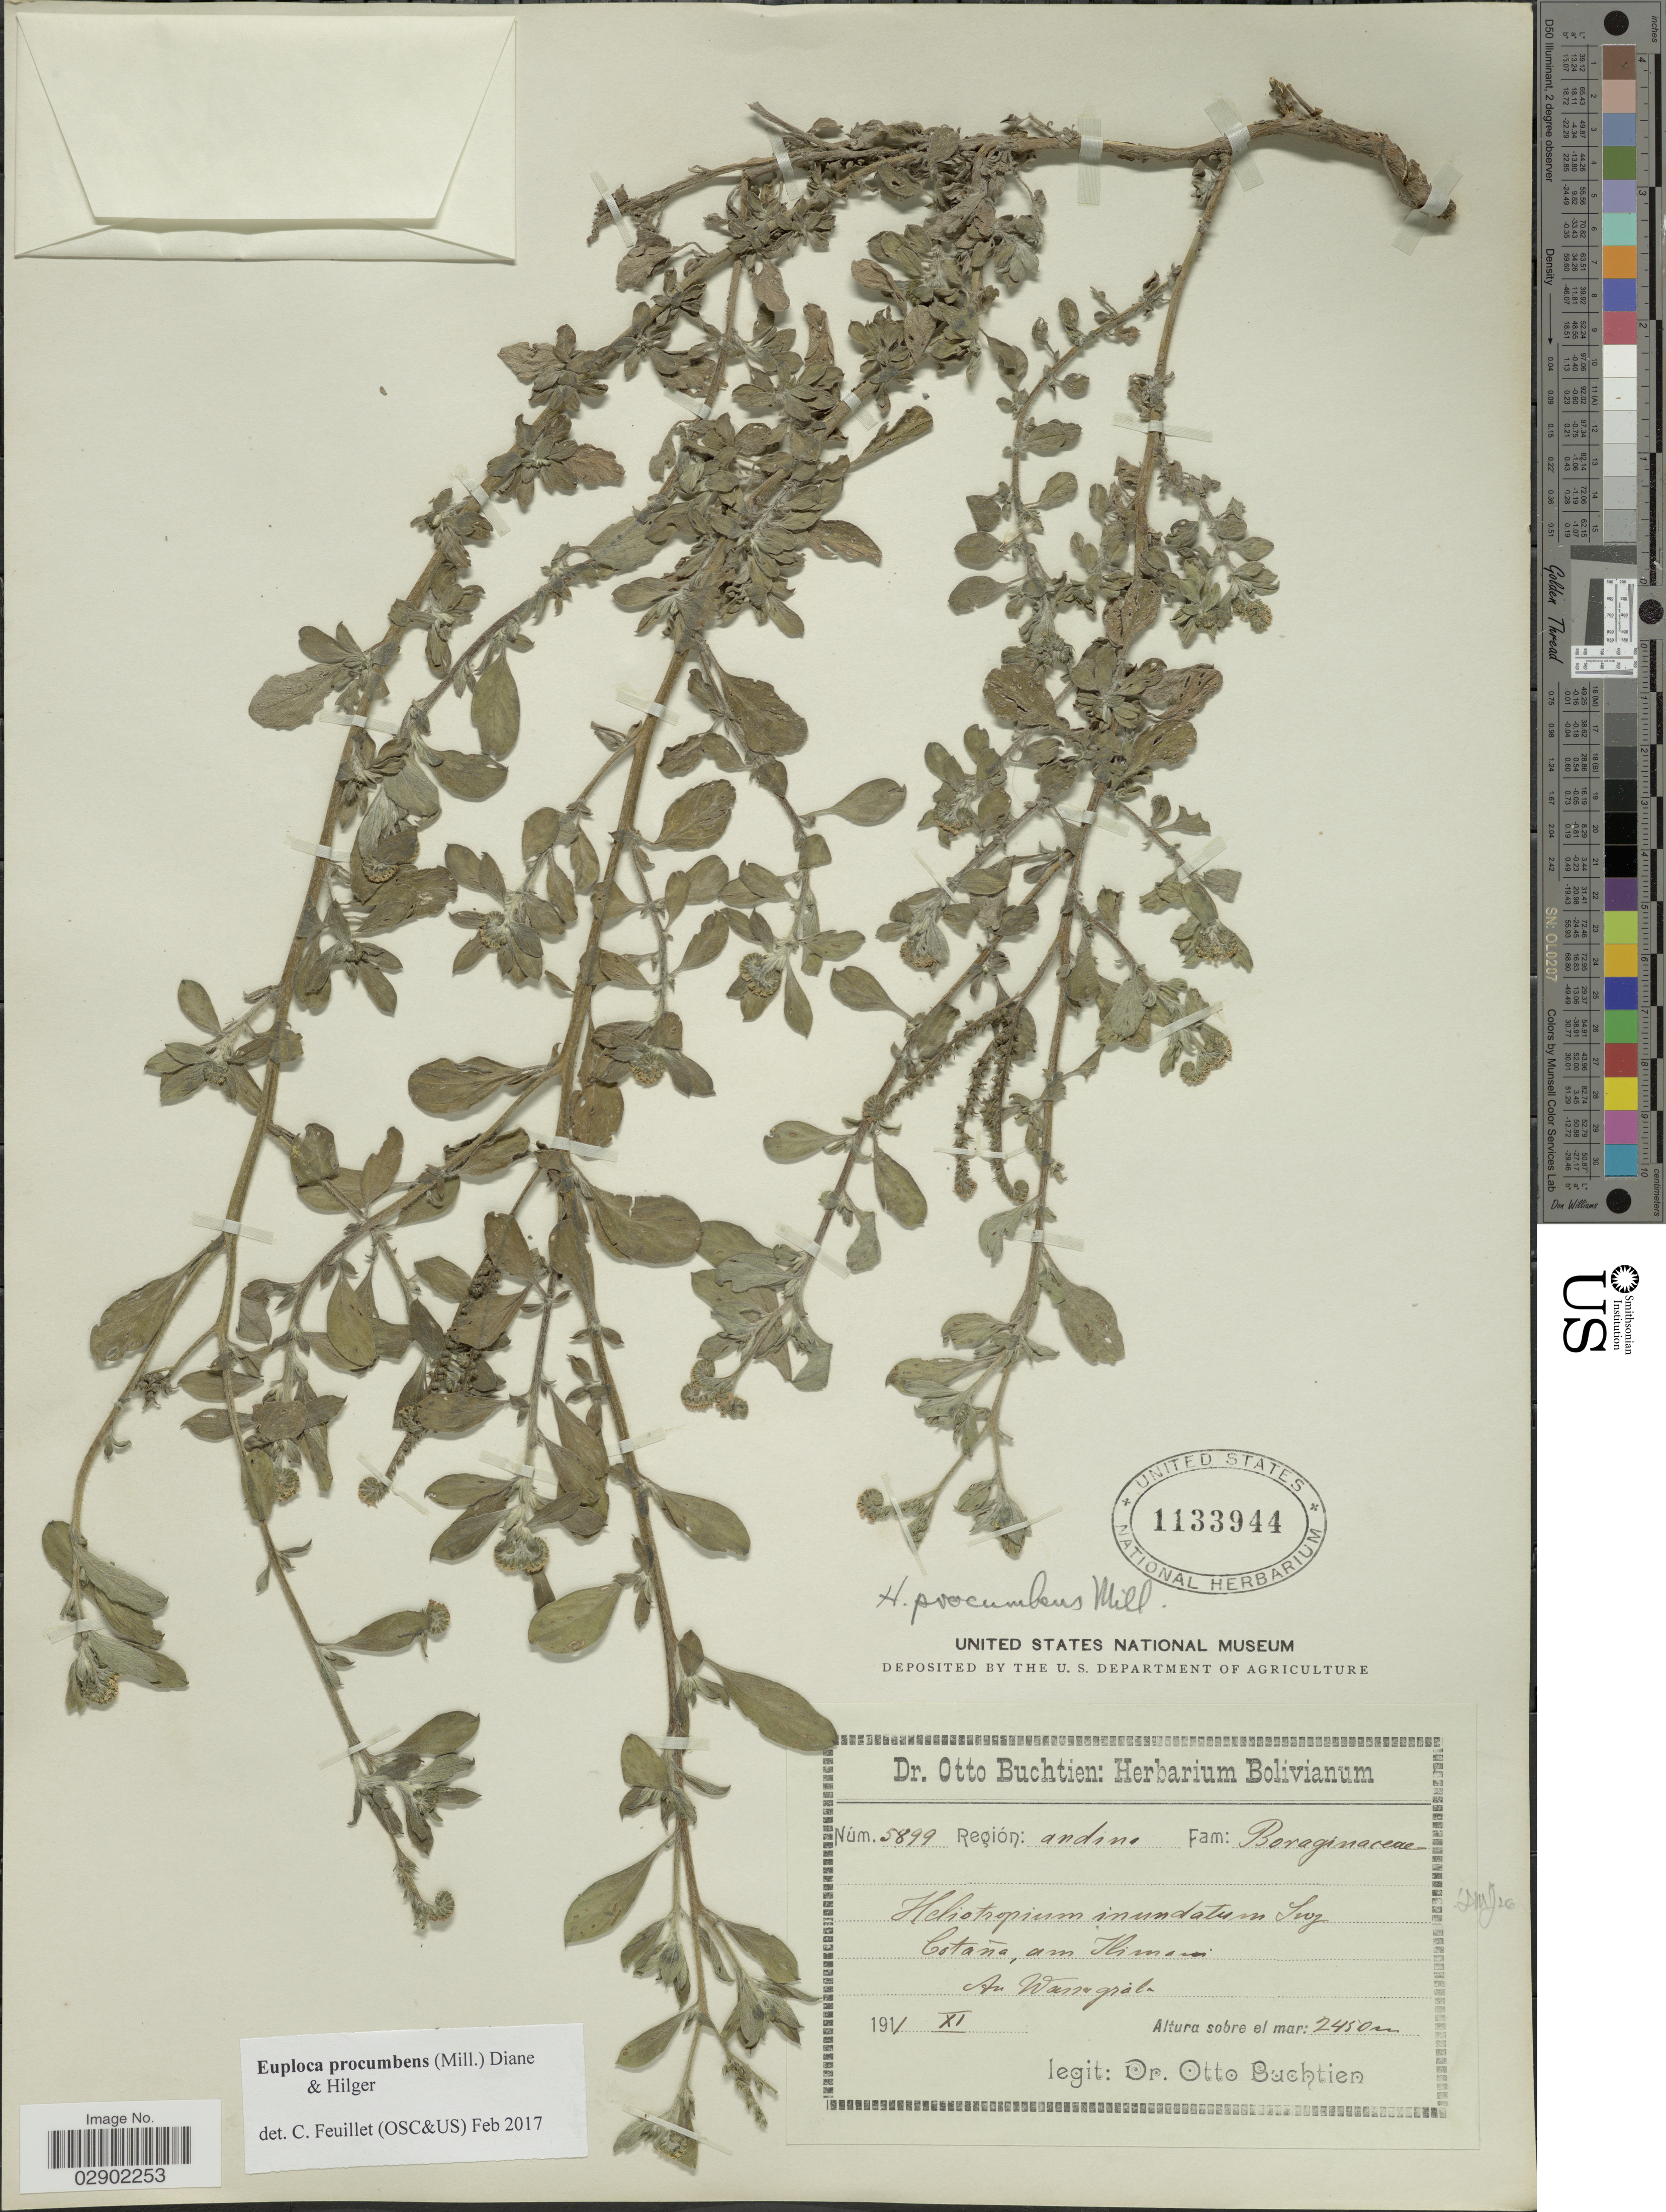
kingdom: Plantae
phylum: Tracheophyta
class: Magnoliopsida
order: Boraginales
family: Heliotropiaceae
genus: Euploca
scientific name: Euploca procumbens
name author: (Mill.) Diane & Hilger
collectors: O. Buchtien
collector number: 5899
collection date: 1911-11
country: Bolivia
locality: Cotaña, am Ilimani. Región: andine.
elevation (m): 2450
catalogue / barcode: US 1133944